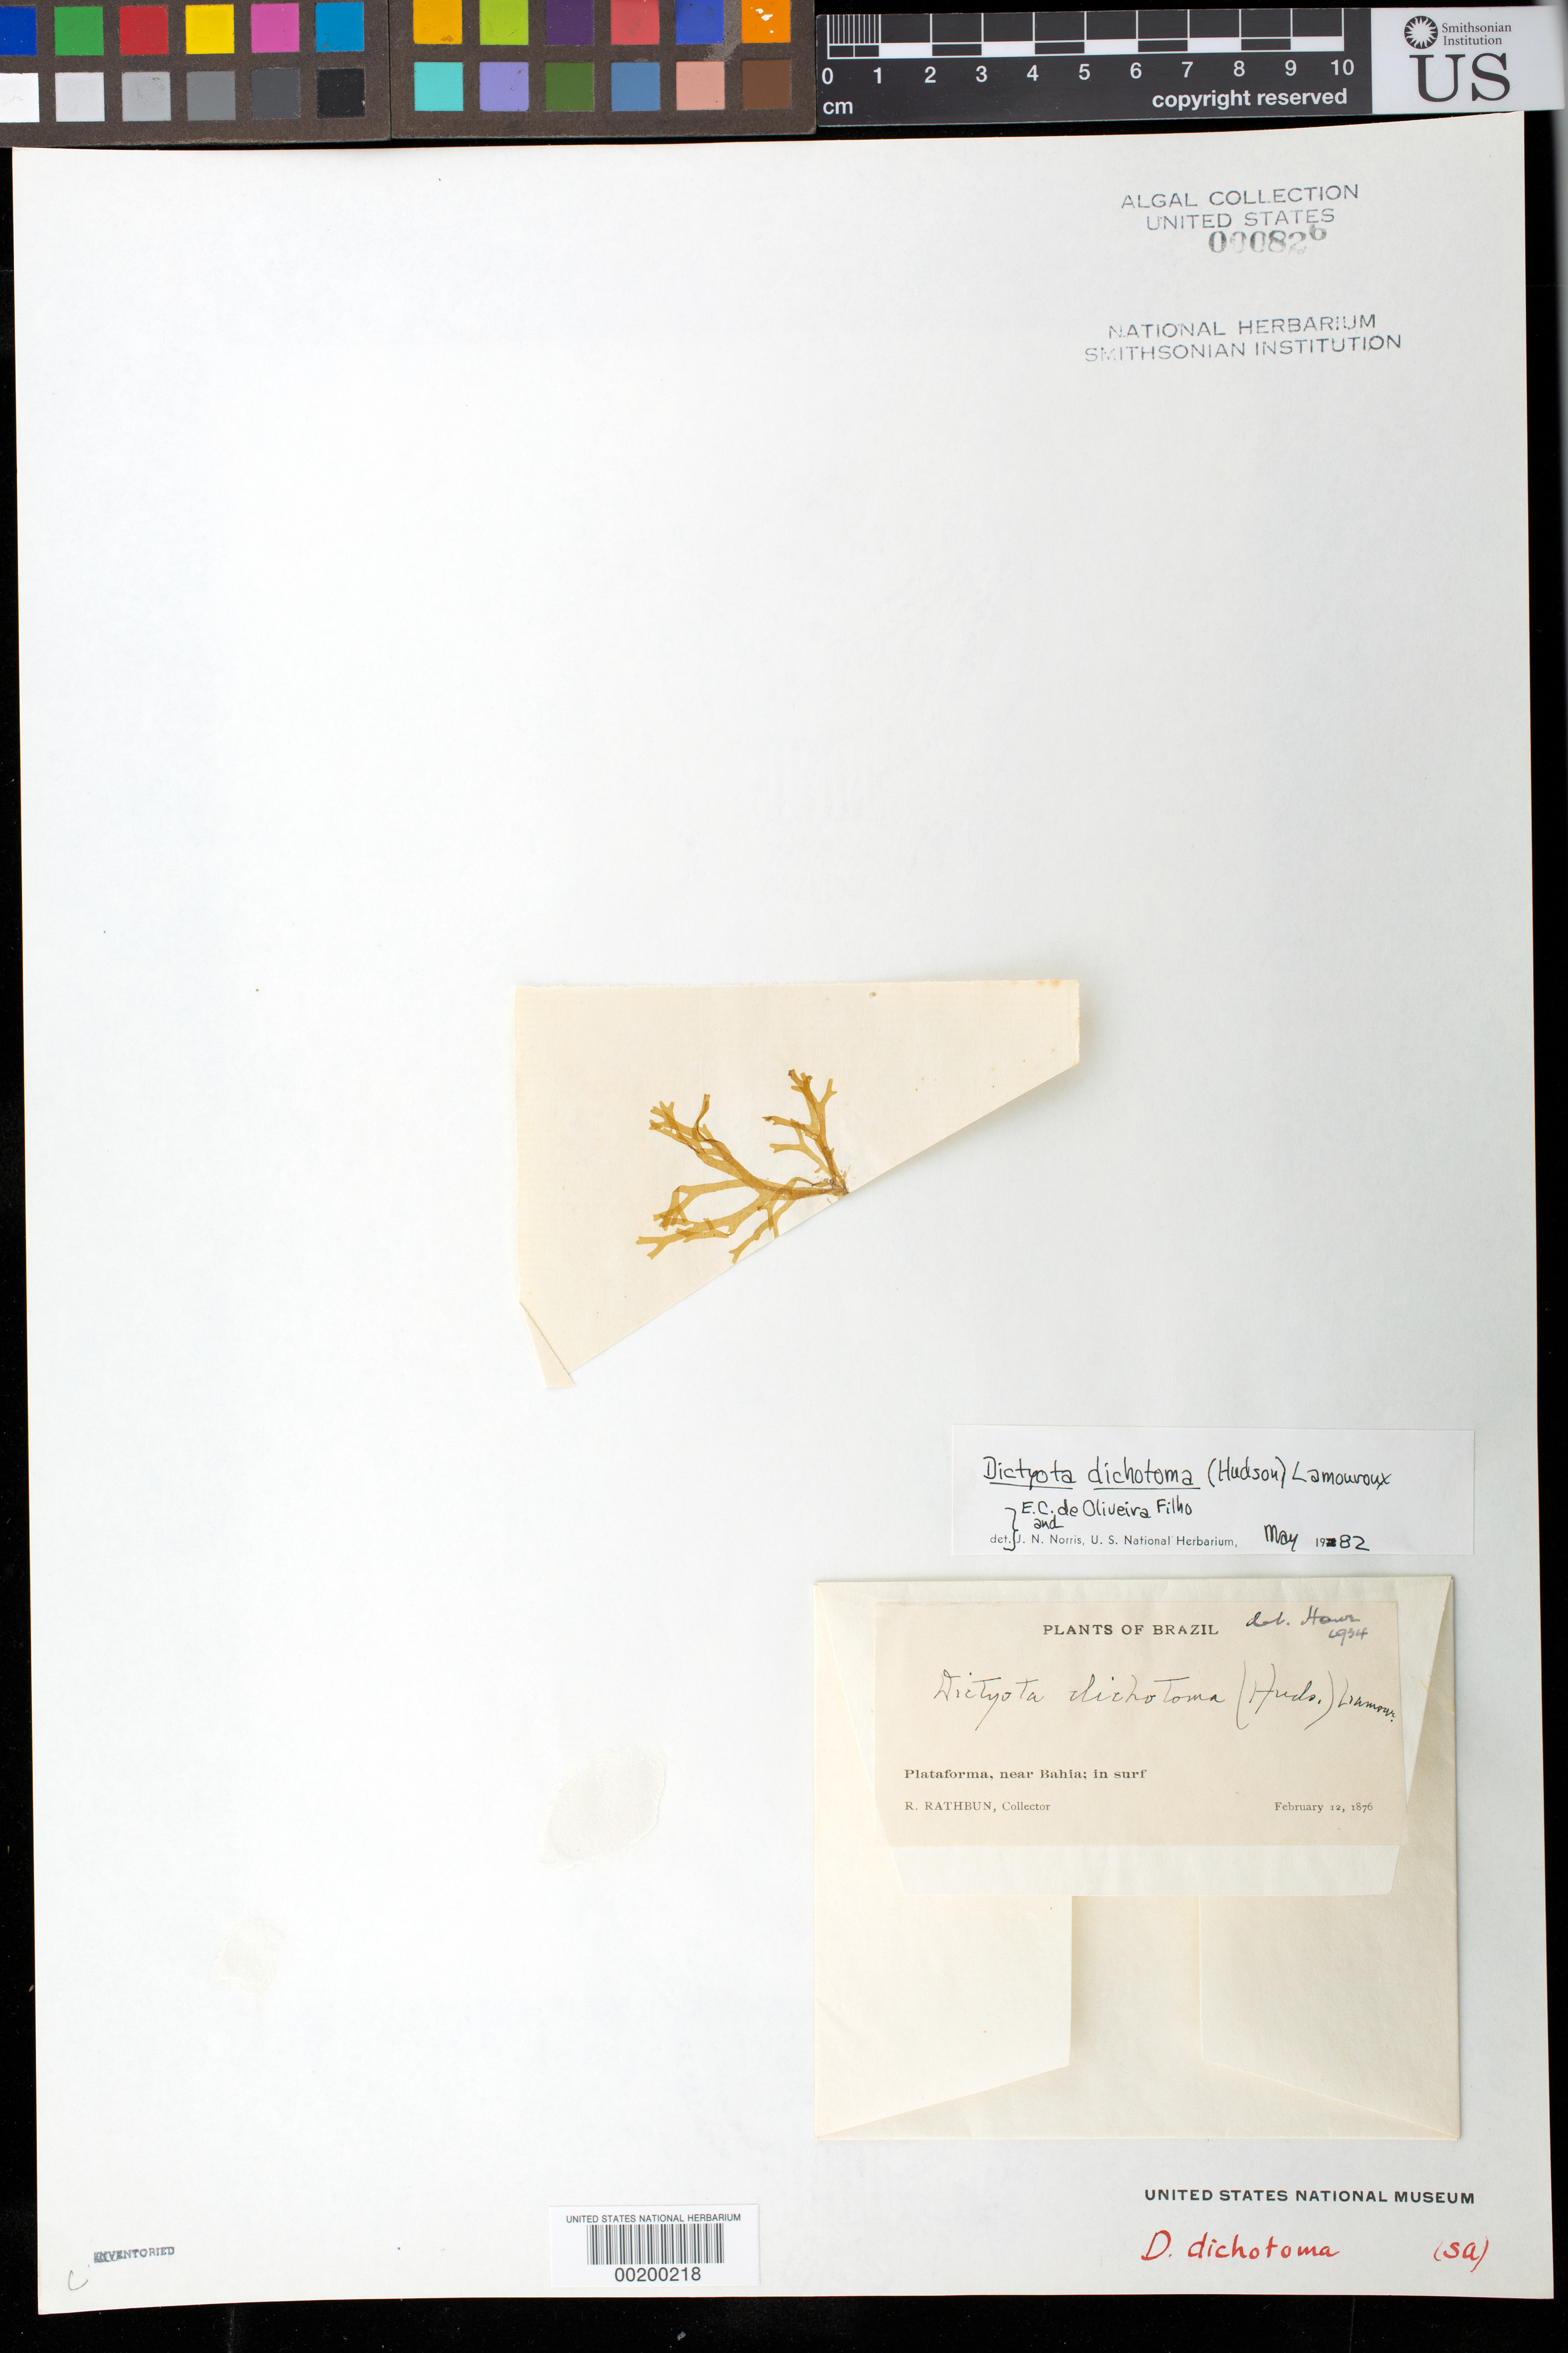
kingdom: Chromista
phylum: Ochrophyta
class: Phaeophyceae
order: Dictyotales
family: Dictyotaceae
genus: Dictyota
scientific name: Dictyota dichotoma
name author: (Huds.) J.V.Lamouroux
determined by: Oliveira, E. C.; Norris, James N.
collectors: R. Rathbun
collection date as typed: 12 Feb 1876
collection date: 1876-02-12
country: Brazil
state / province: Bahia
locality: Plataforma, near Salvador (Bahia)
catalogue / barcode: US 826